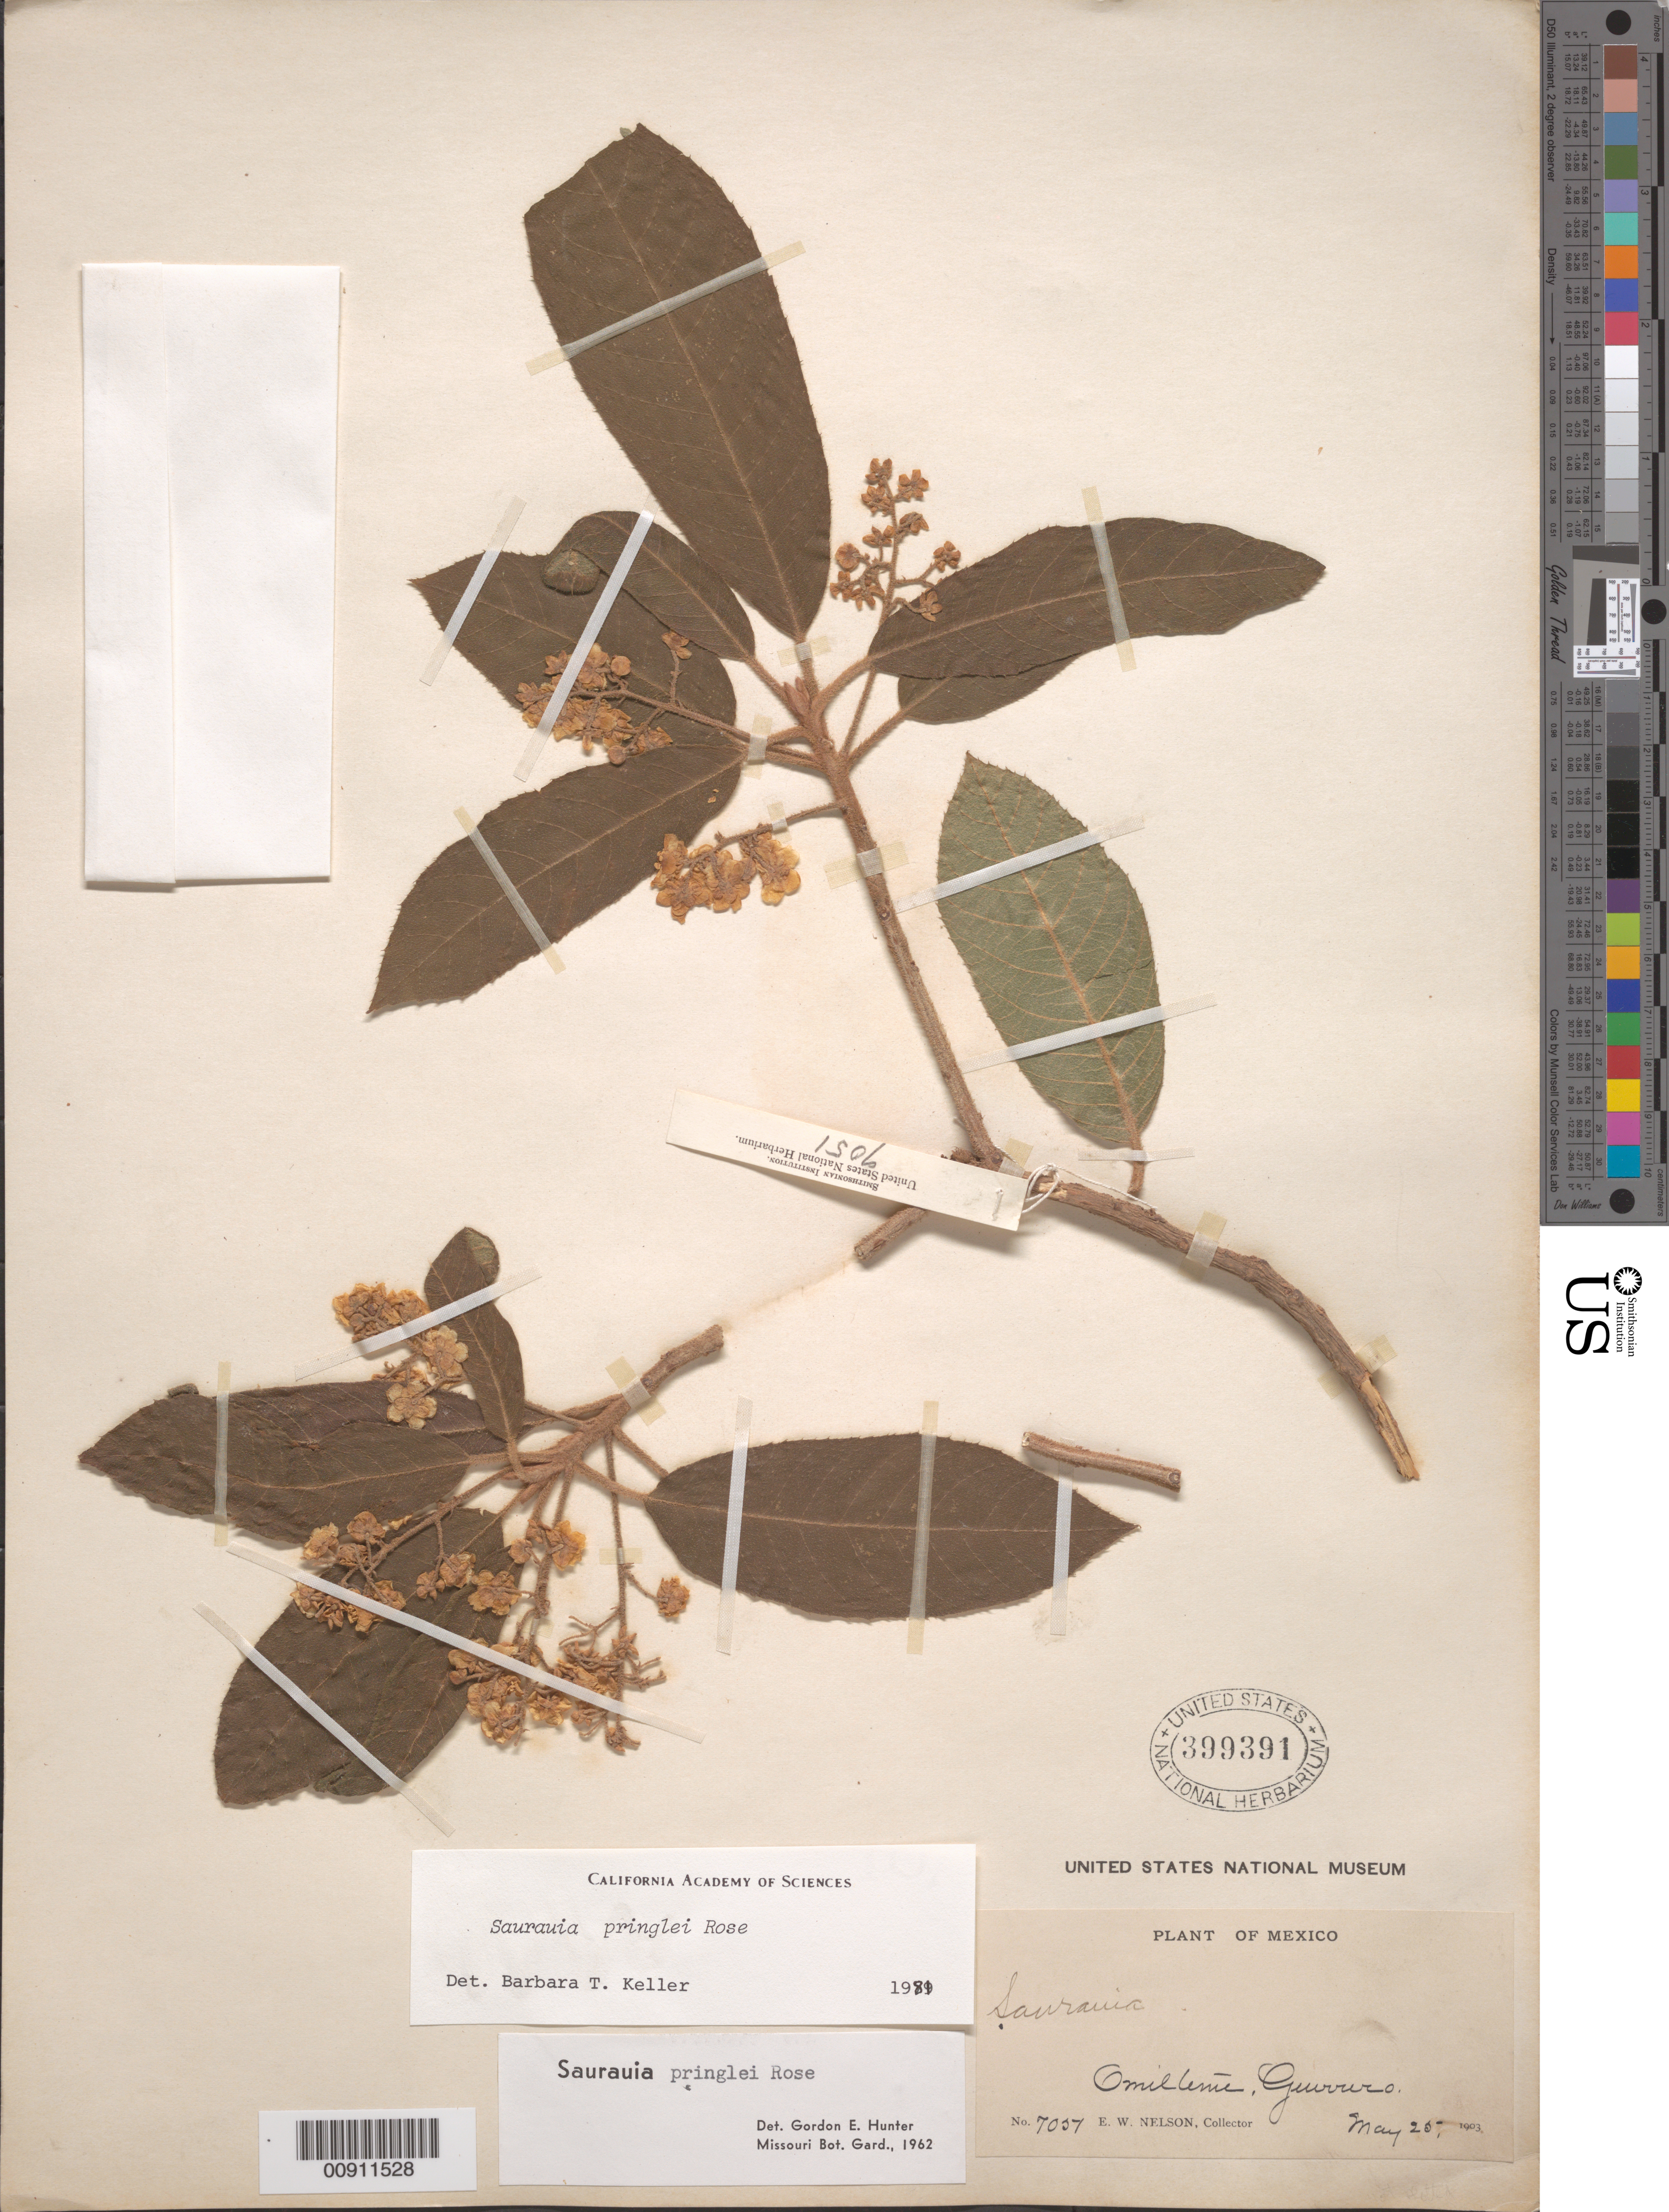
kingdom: Plantae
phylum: Tracheophyta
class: Magnoliopsida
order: Ericales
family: Actinidiaceae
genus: Saurauia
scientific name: Saurauia pringlei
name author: Rose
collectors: E. W. Nelson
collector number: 7051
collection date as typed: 25 May 1903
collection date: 1903-05-25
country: Mexico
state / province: Guerrero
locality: Omilteme, Guerrero.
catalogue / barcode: US 399391